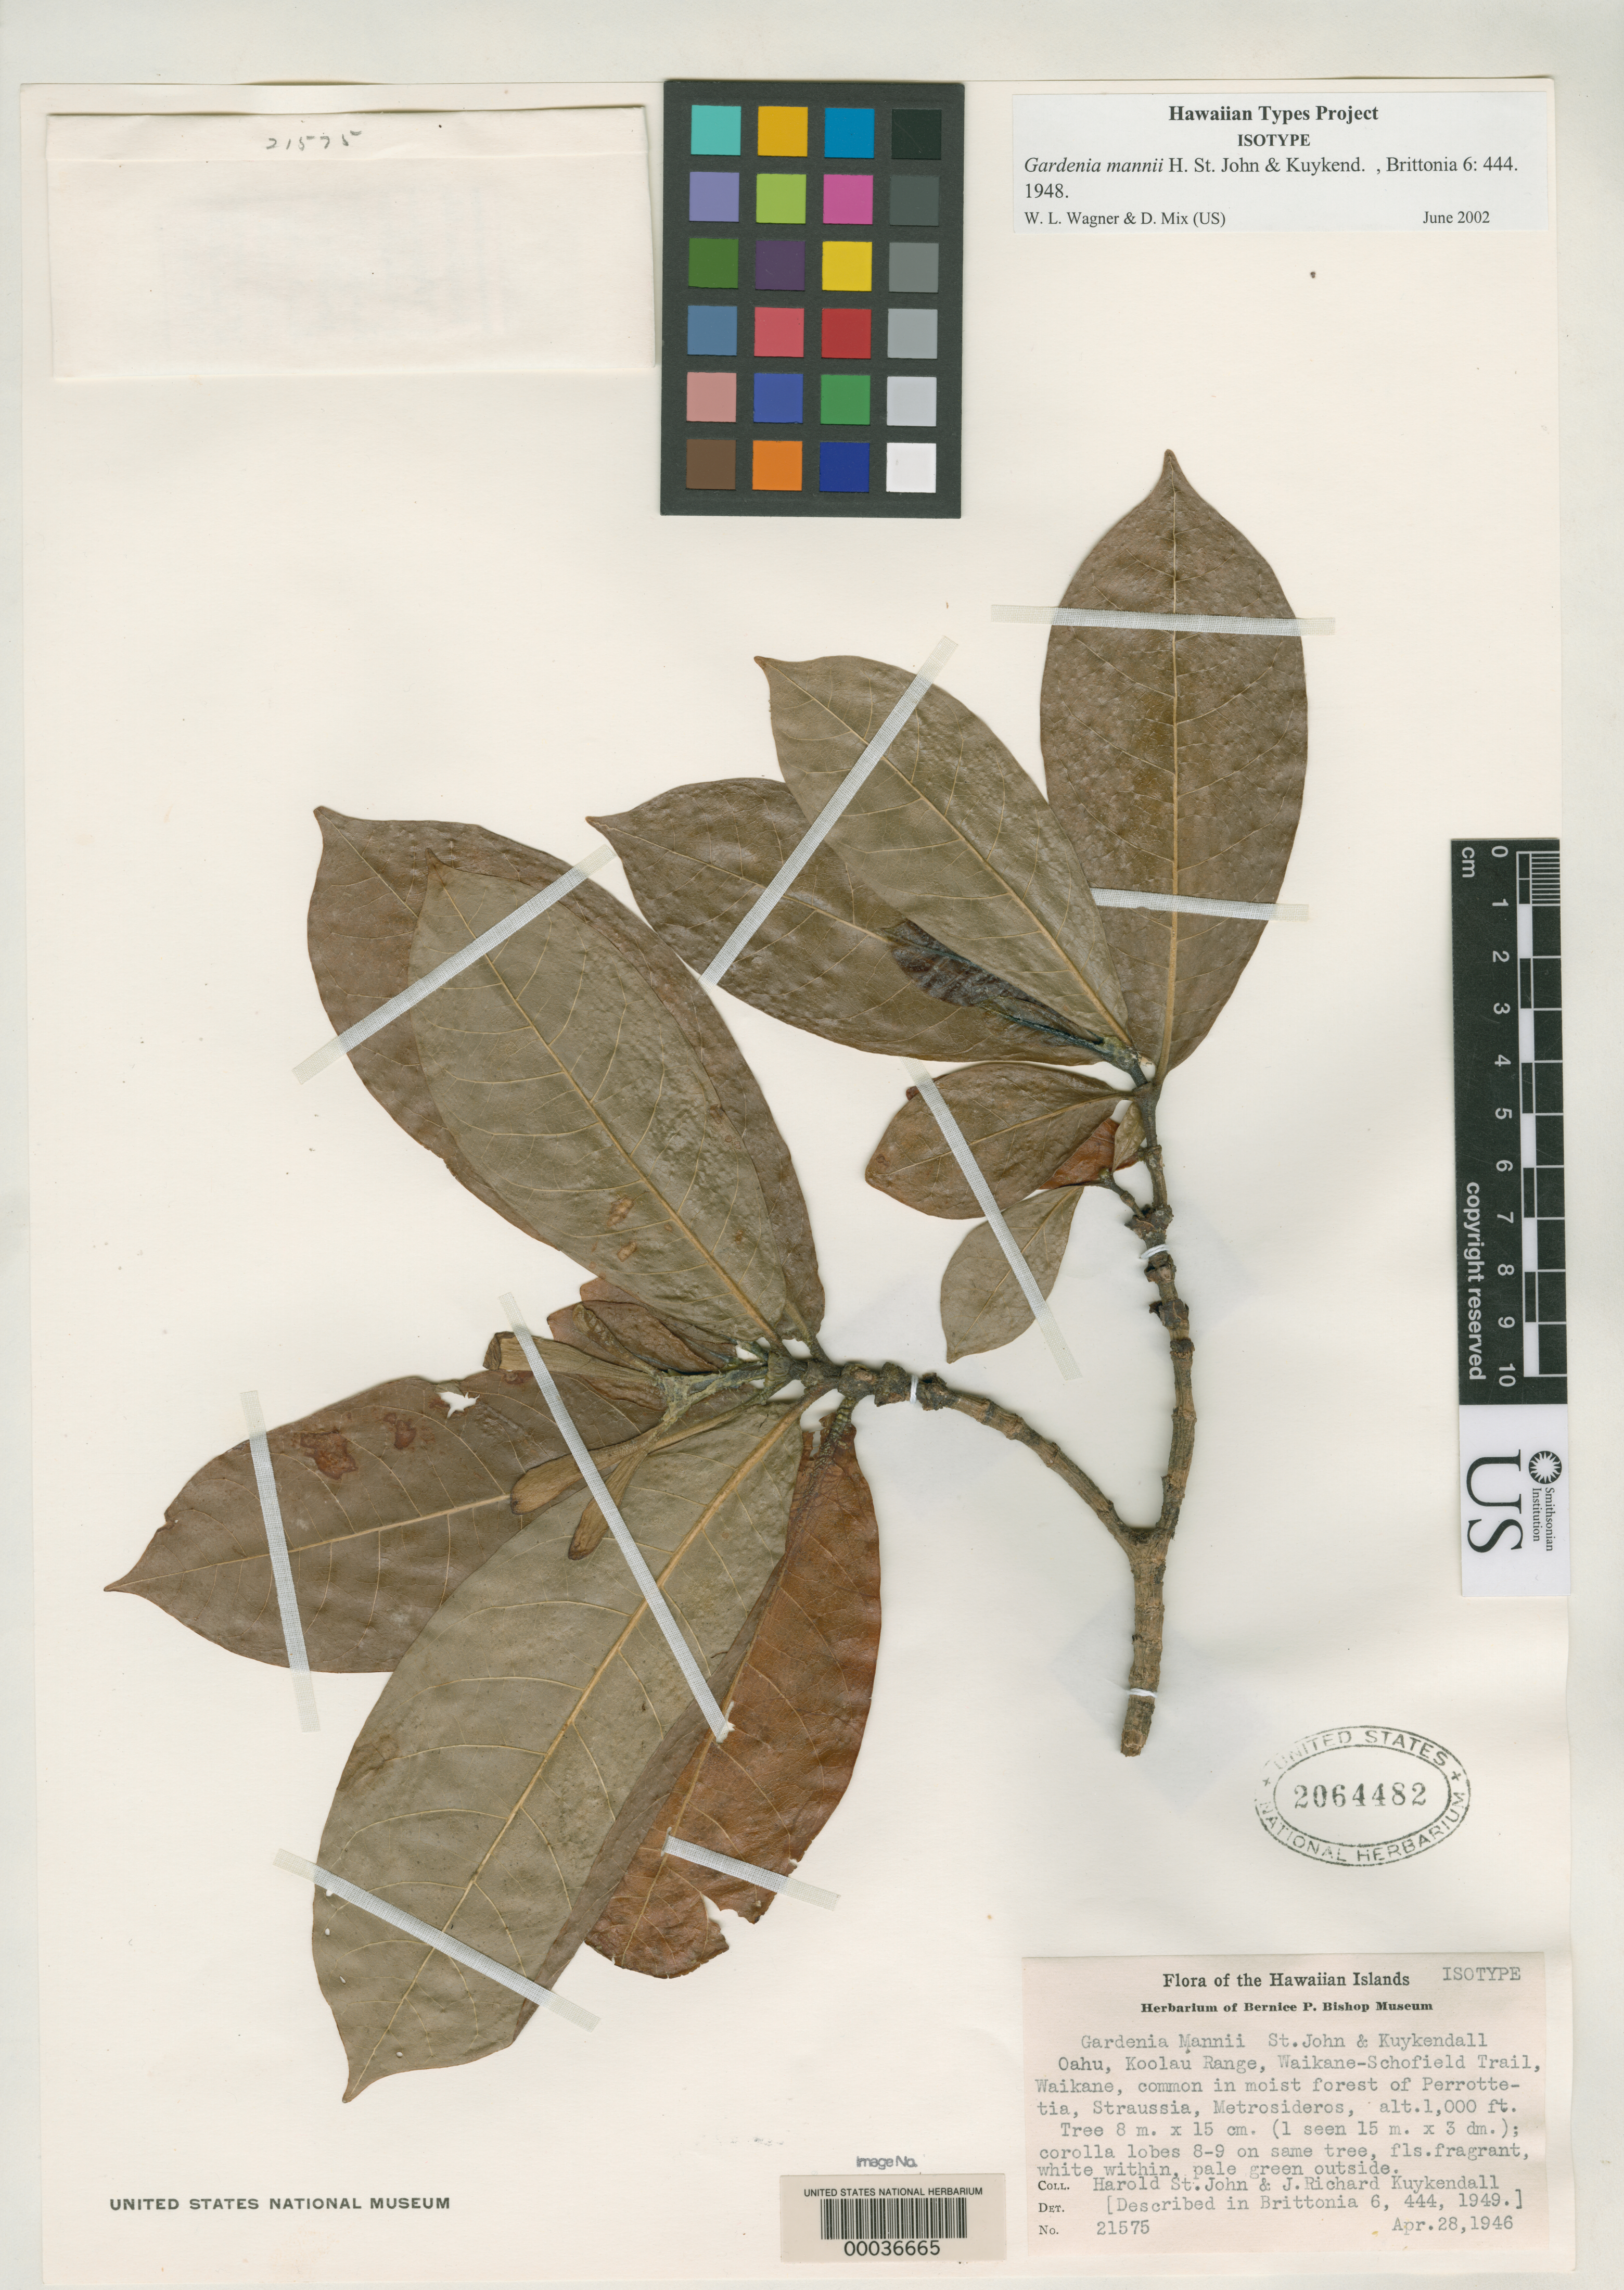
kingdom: Plantae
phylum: Tracheophyta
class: Magnoliopsida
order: Gentianales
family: Rubiaceae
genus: Gardenia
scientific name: Gardenia mannii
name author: H. St. John & Kuykendall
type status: Isotype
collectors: H. St. John & R. Kuykendall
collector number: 21575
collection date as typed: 28 Apr 1946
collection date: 1946-04-28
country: United States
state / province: Hawaii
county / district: Honolulu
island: Oahu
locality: Koolau Range, Waikane-Schofield trail, Waikane.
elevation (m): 305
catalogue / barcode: US 2064482